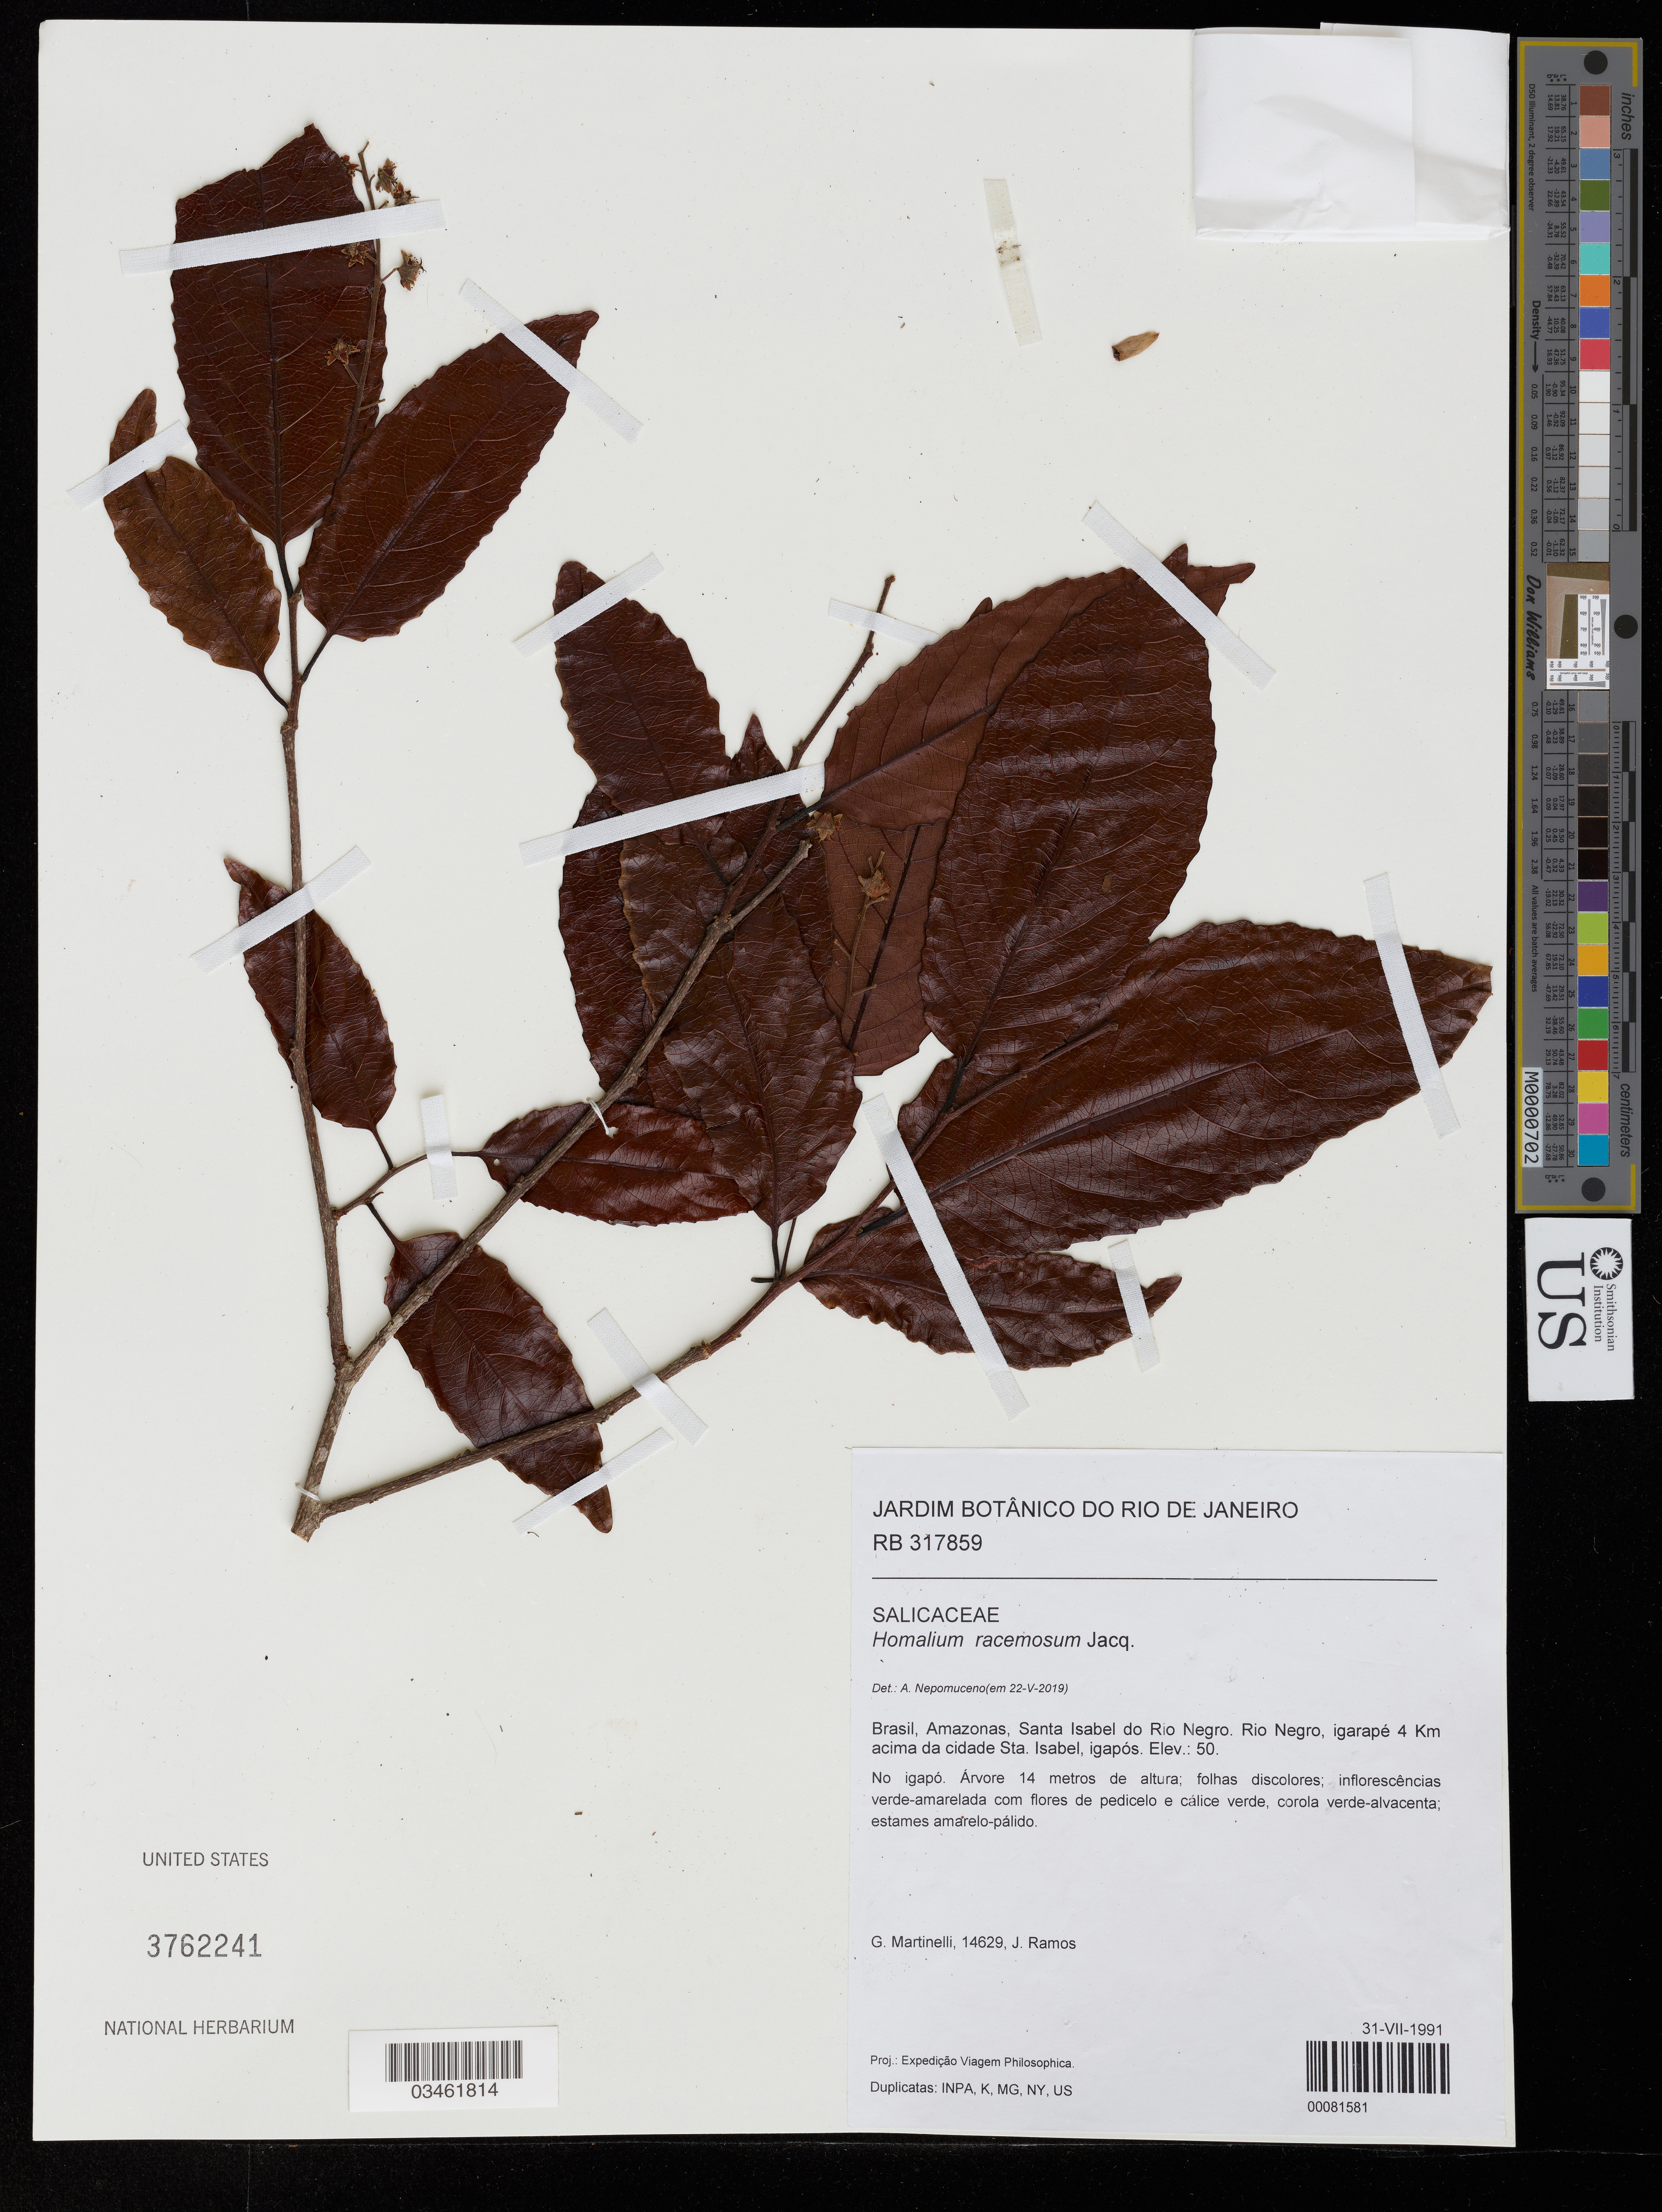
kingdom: Plantae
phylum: Tracheophyta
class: Magnoliopsida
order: Malpighiales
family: Salicaceae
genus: Homalium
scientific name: Homalium racemosum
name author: Jacq.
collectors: G. Martinelli & J. B. Ramos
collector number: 14629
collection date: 1991-07-31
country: Brazil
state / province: Amazonas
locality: Santa Isabel do Rio Negro. Rio Negro, igarapé 4 Km acima da cidade Sta. Isabel, igapós.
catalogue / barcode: US 3762241